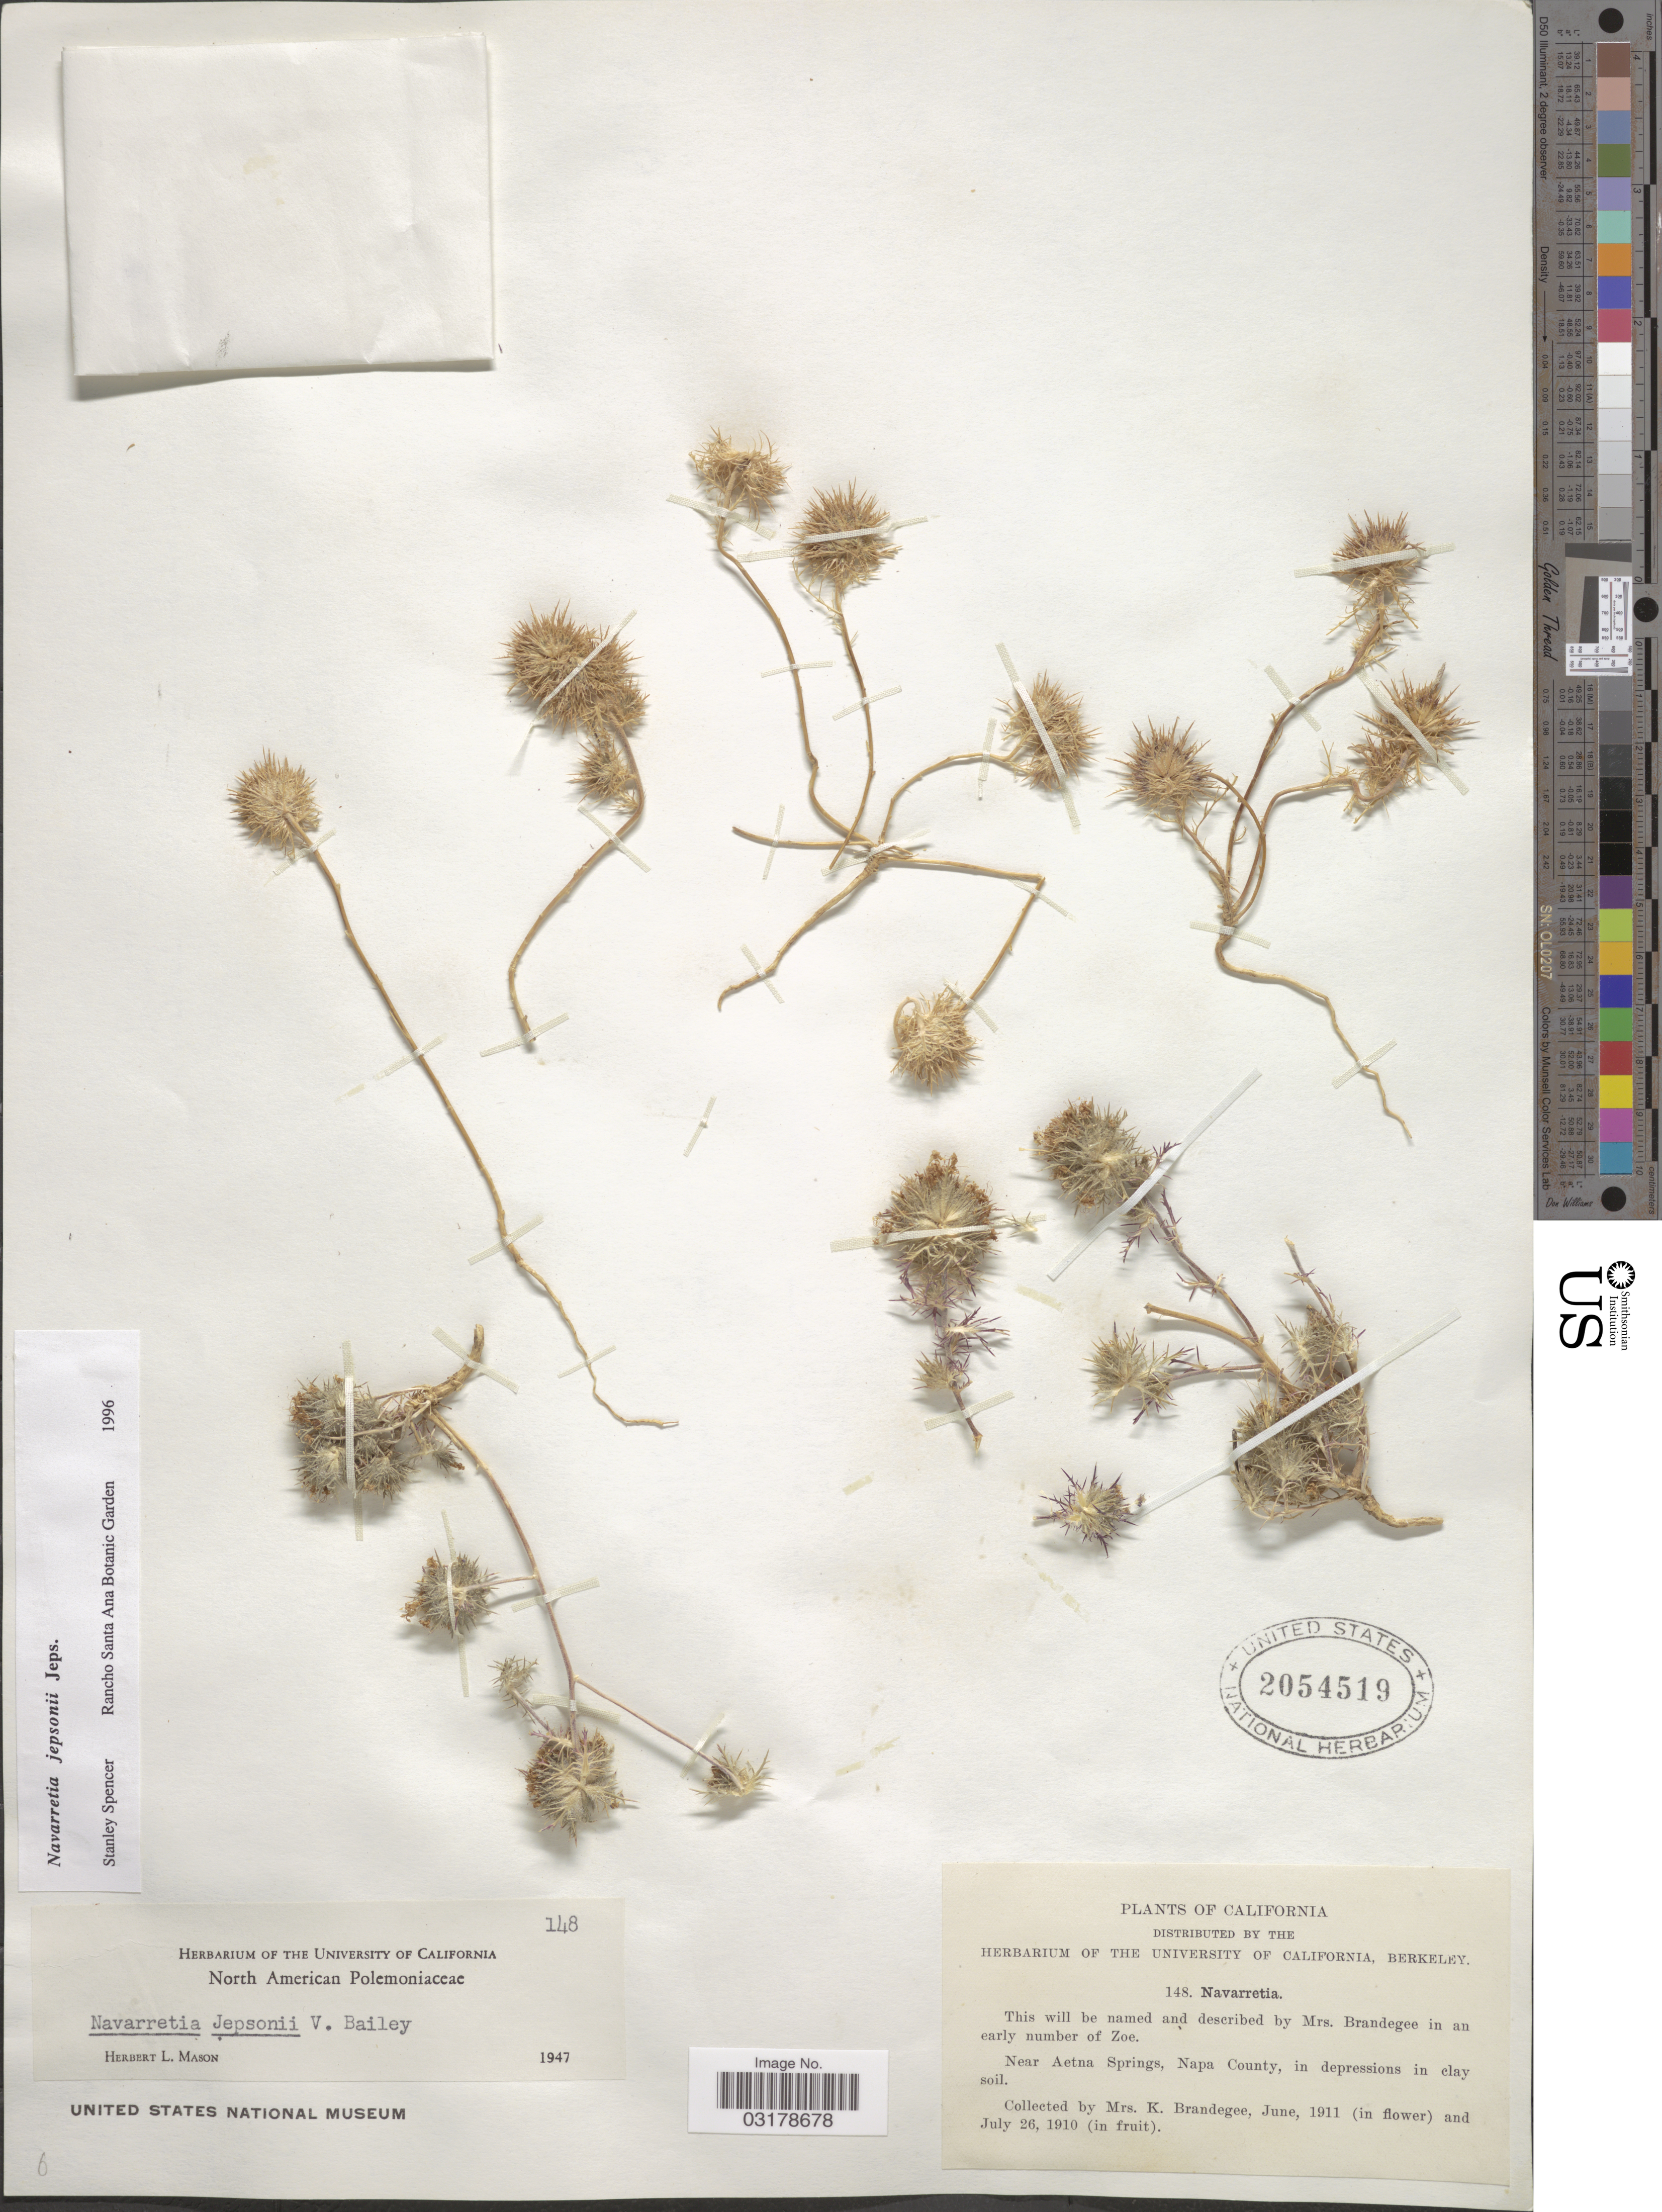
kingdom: Plantae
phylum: Tracheophyta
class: Magnoliopsida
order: Ericales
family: Polemoniaceae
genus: Navarretia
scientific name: Navarretia jepsonii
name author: V. L. Bailey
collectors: M. K. Brandegee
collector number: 148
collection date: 1910-07-26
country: United States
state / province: California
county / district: Napa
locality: Near Aetna Springs, Napa County.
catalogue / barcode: US 2054519